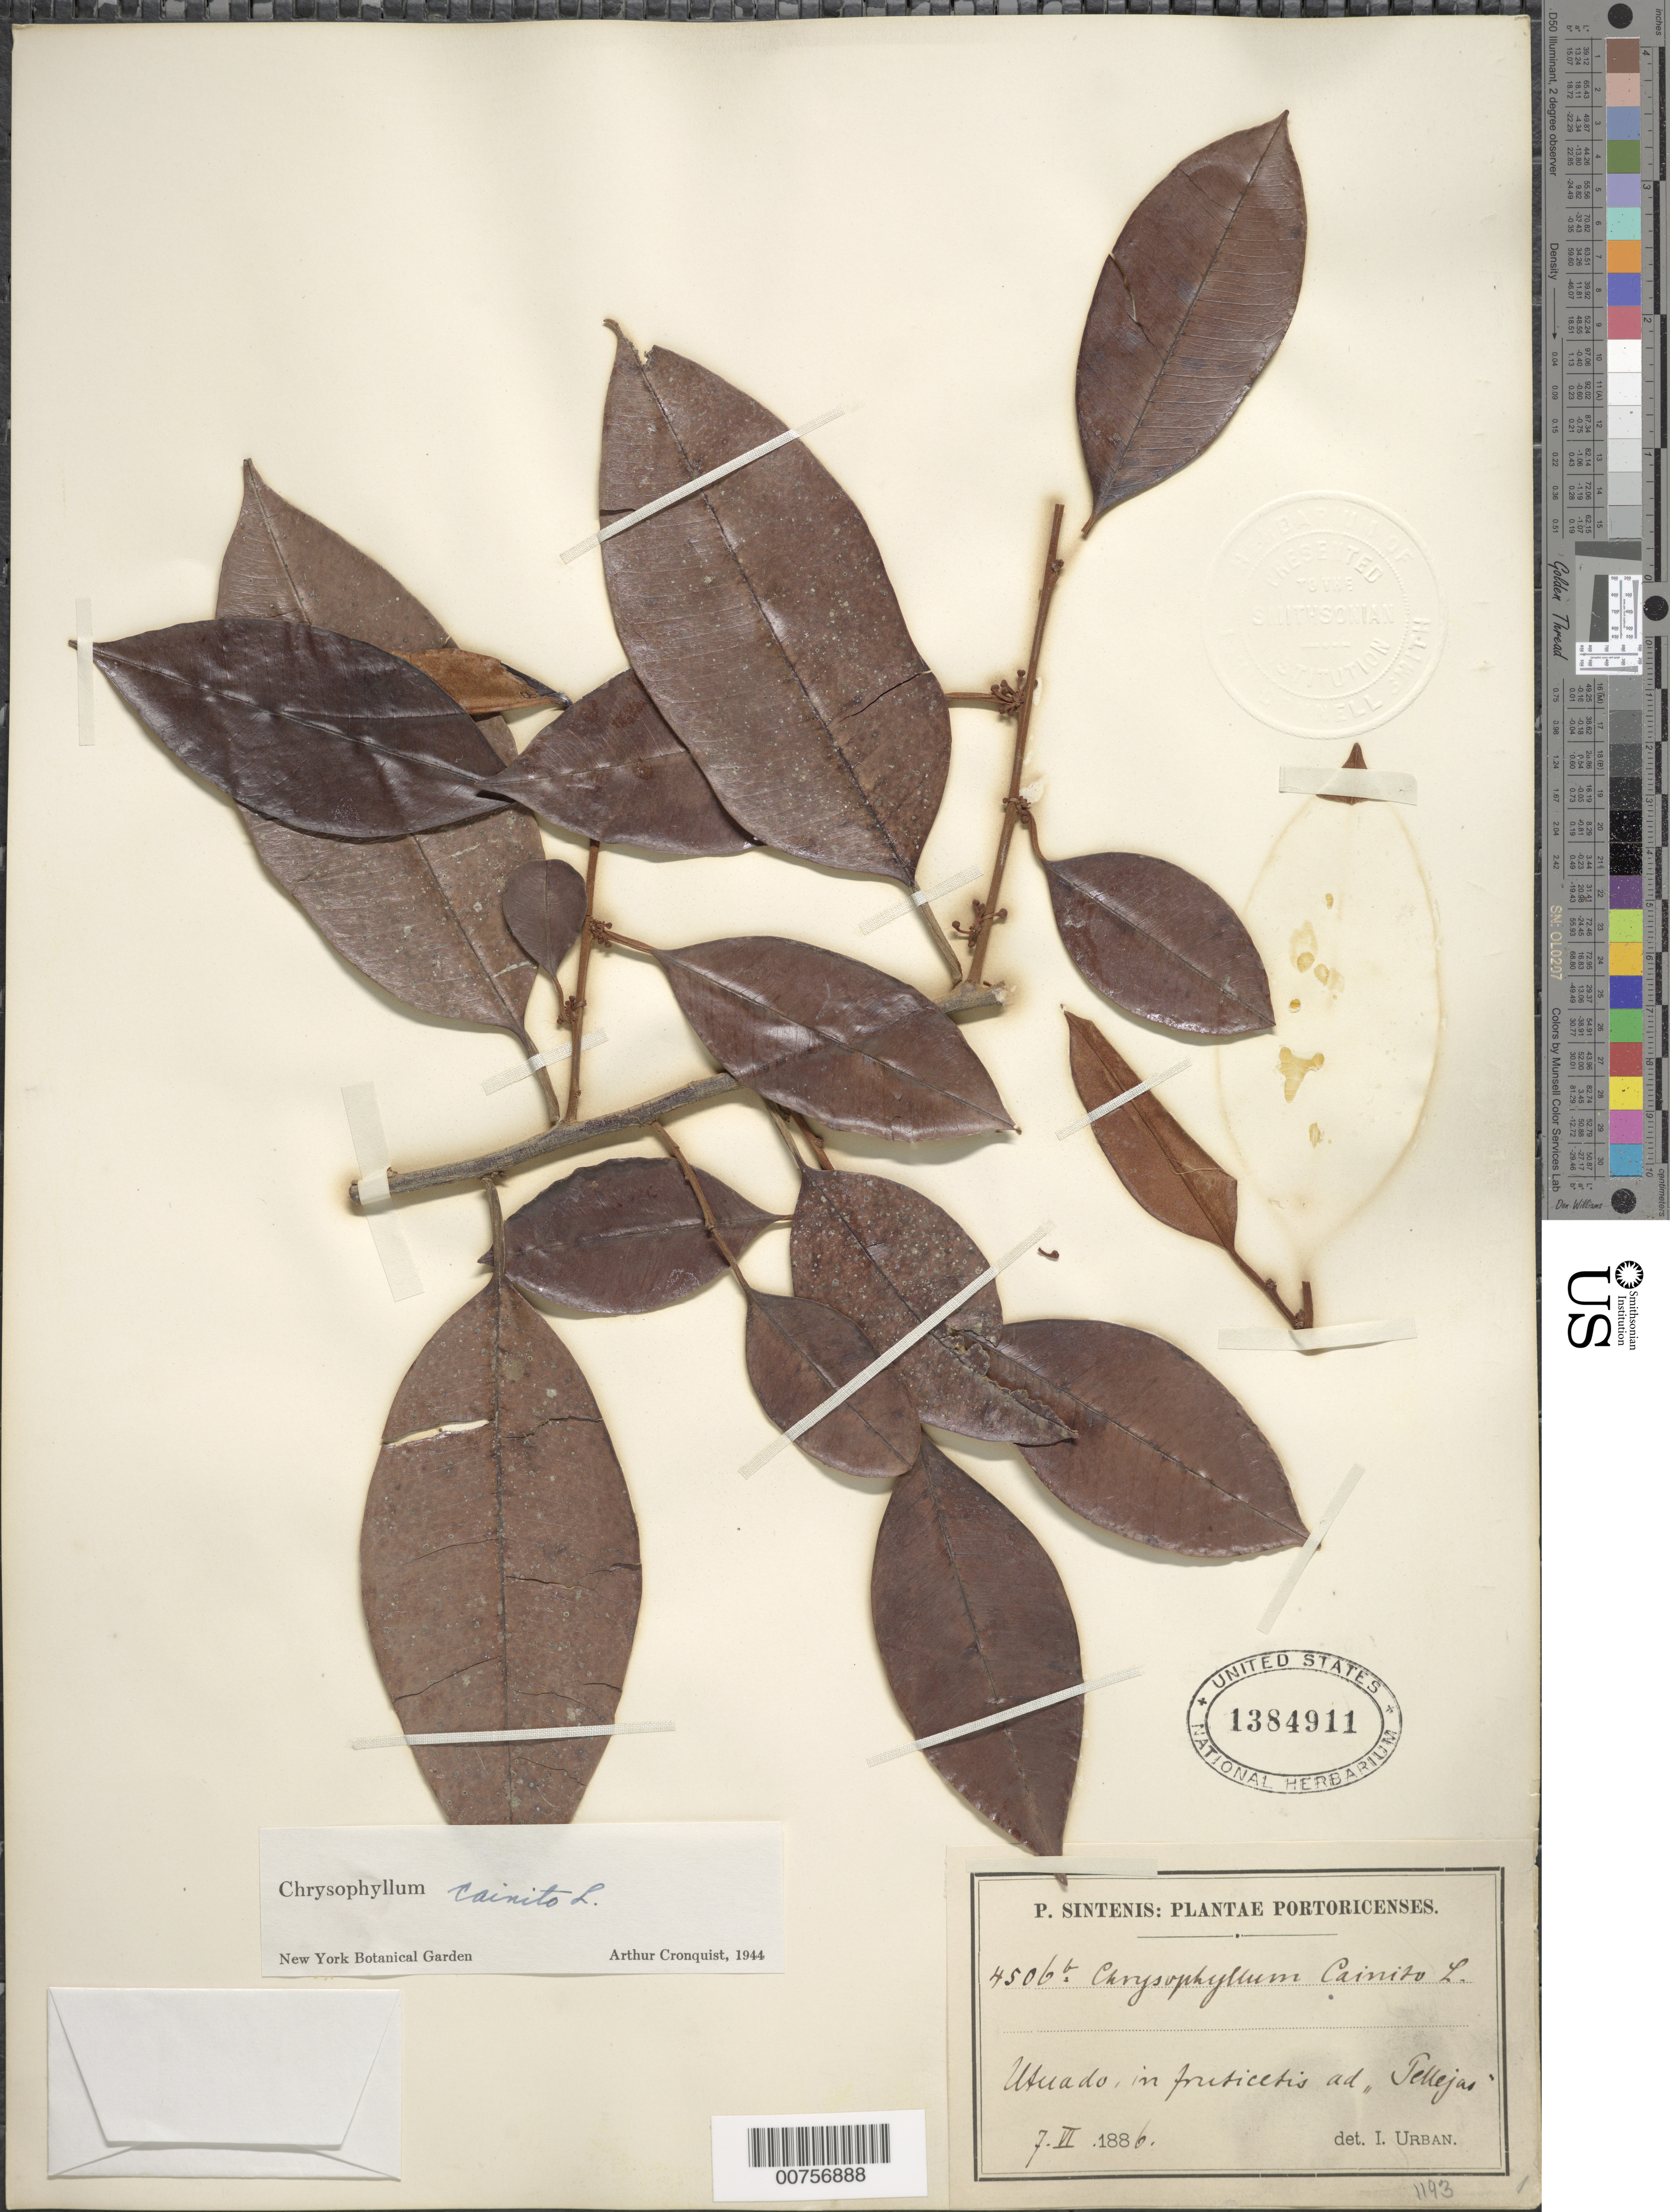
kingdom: Plantae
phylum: Tracheophyta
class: Magnoliopsida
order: Ericales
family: Sapotaceae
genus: Chrysophyllum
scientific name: Chrysophyllum cainito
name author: L.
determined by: Cronquist, A. J.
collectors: P. Sintenis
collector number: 4506b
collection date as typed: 07 Jun 1886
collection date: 1886-06-07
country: Puerto Rico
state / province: Utuado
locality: Utuado, in fruticetis ad "Tellejas"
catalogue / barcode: US 1384911